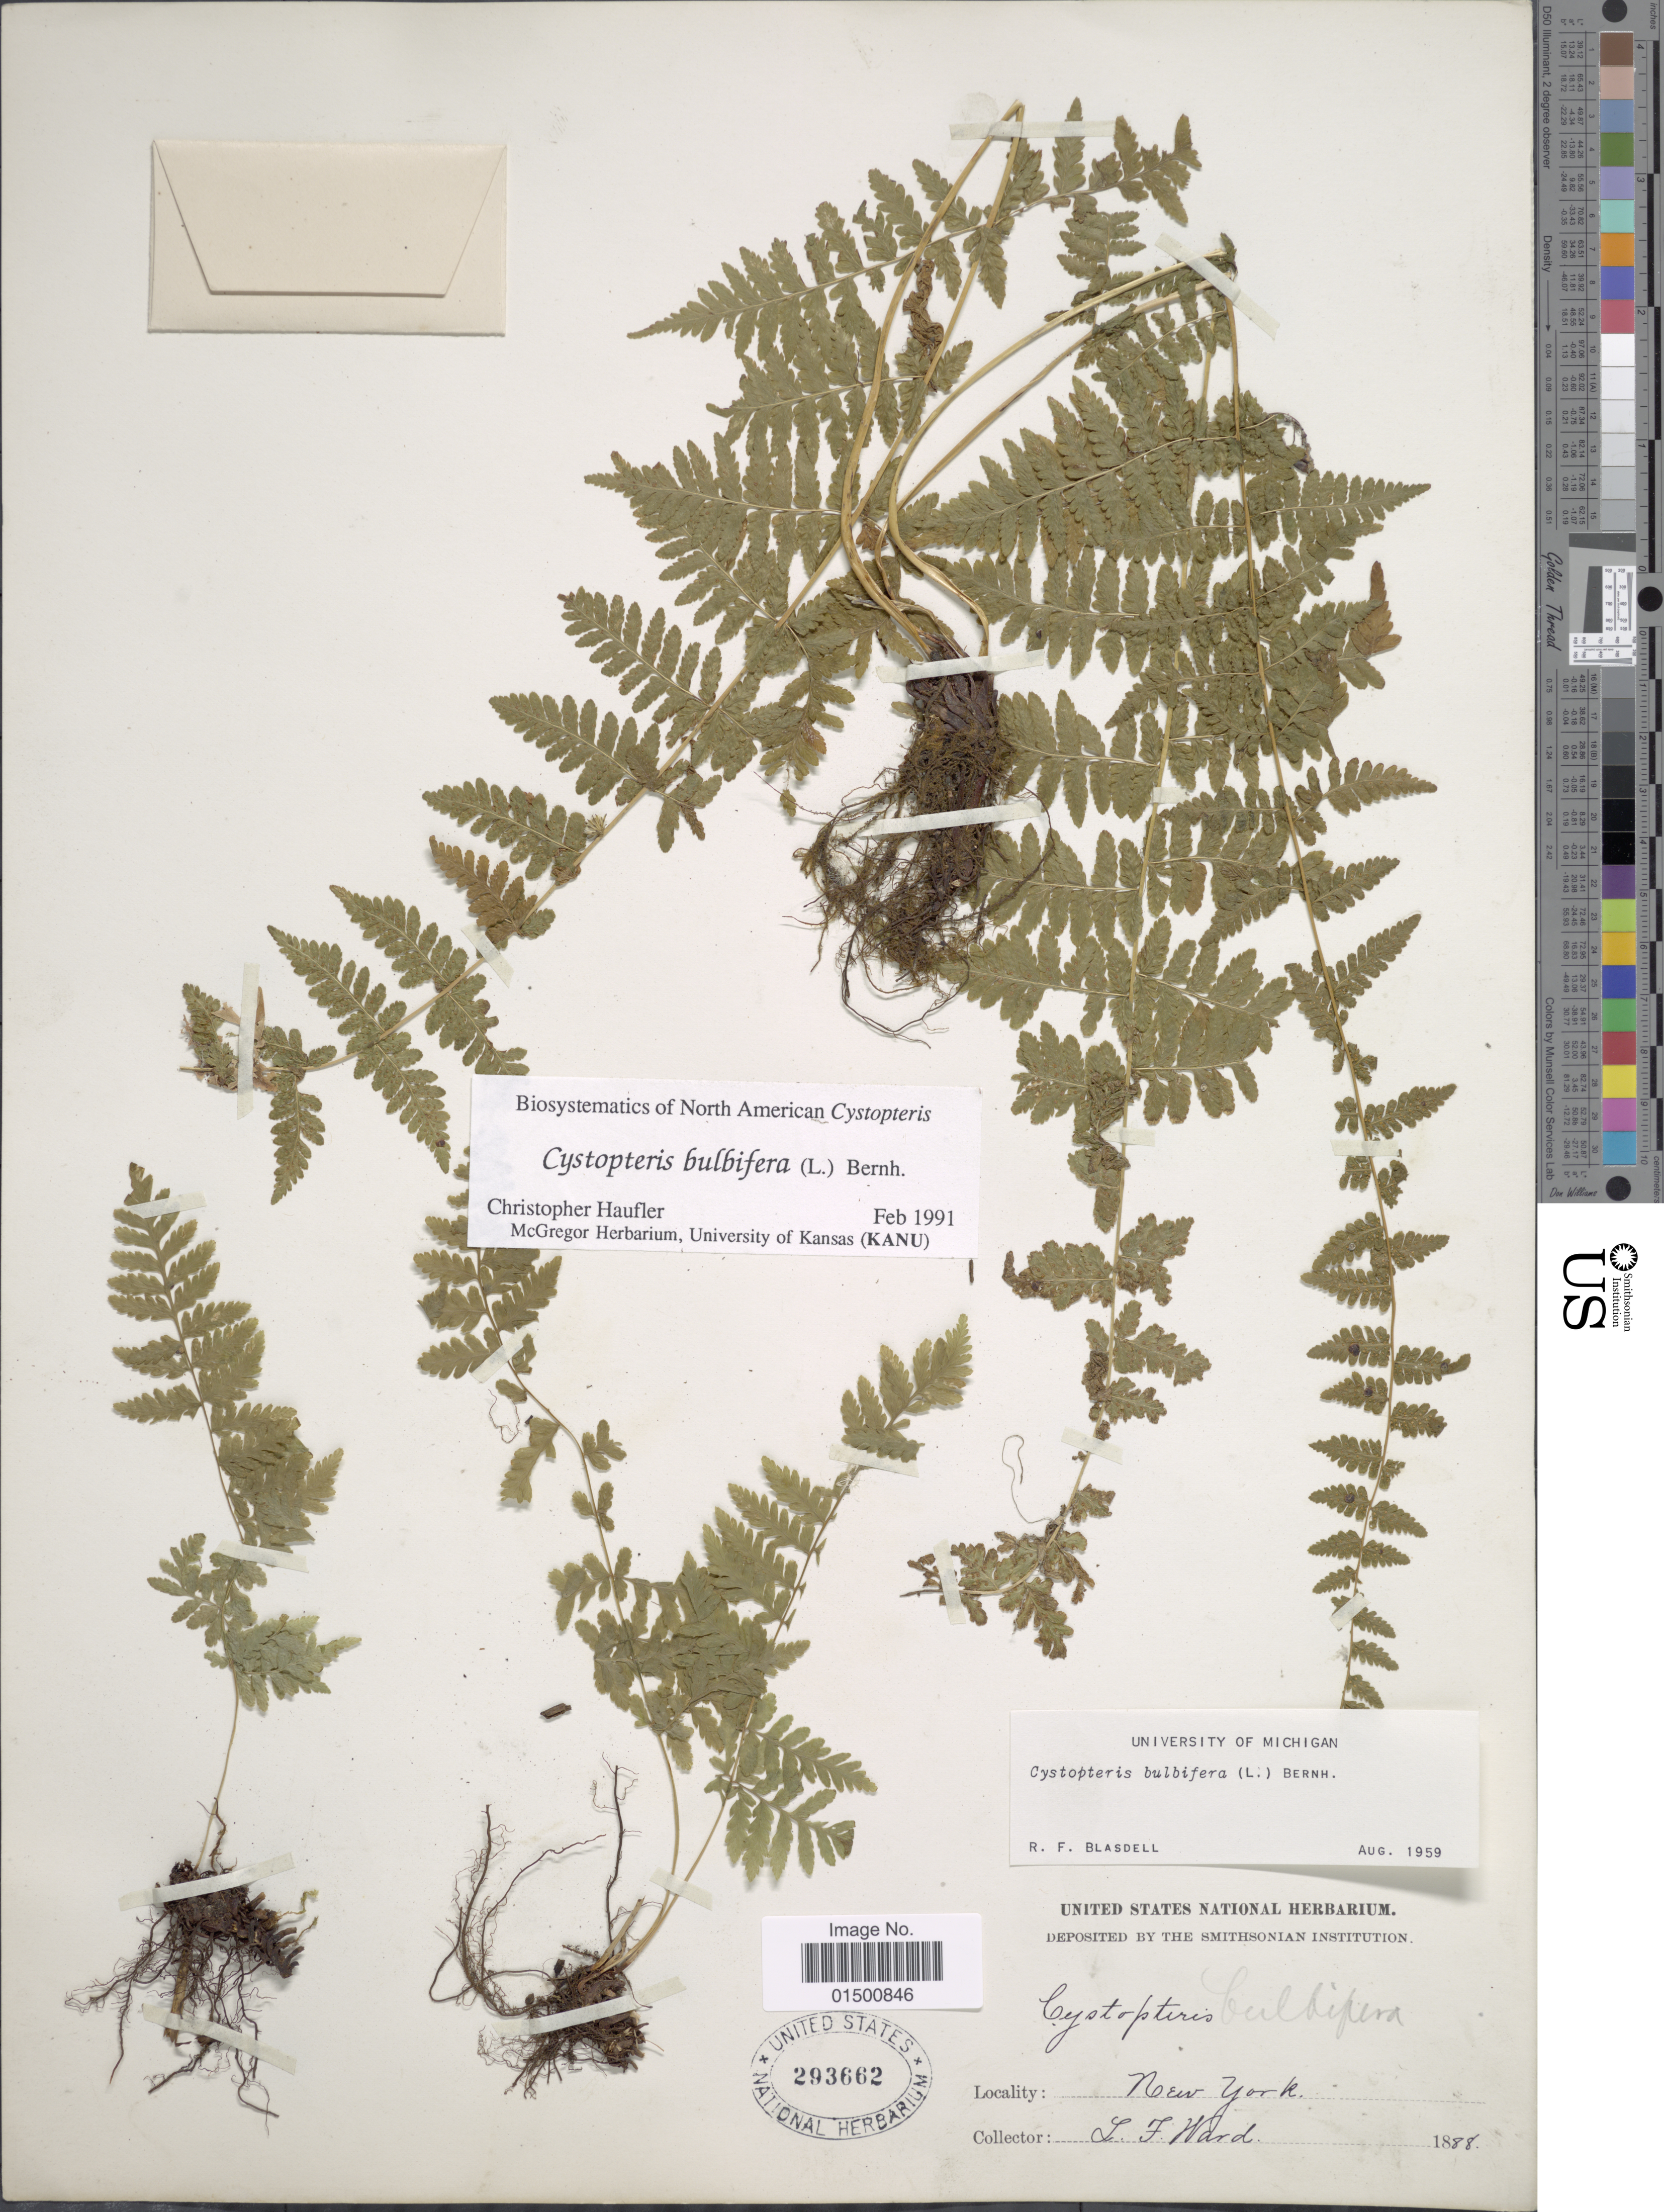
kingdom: Plantae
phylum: Tracheophyta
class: Polypodiopsida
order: Polypodiales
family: Cystopteridaceae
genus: Cystopteris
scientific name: Cystopteris bulbifera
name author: (L.) Bernh.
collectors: L. Ward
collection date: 1888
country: United States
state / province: New York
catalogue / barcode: US 293662